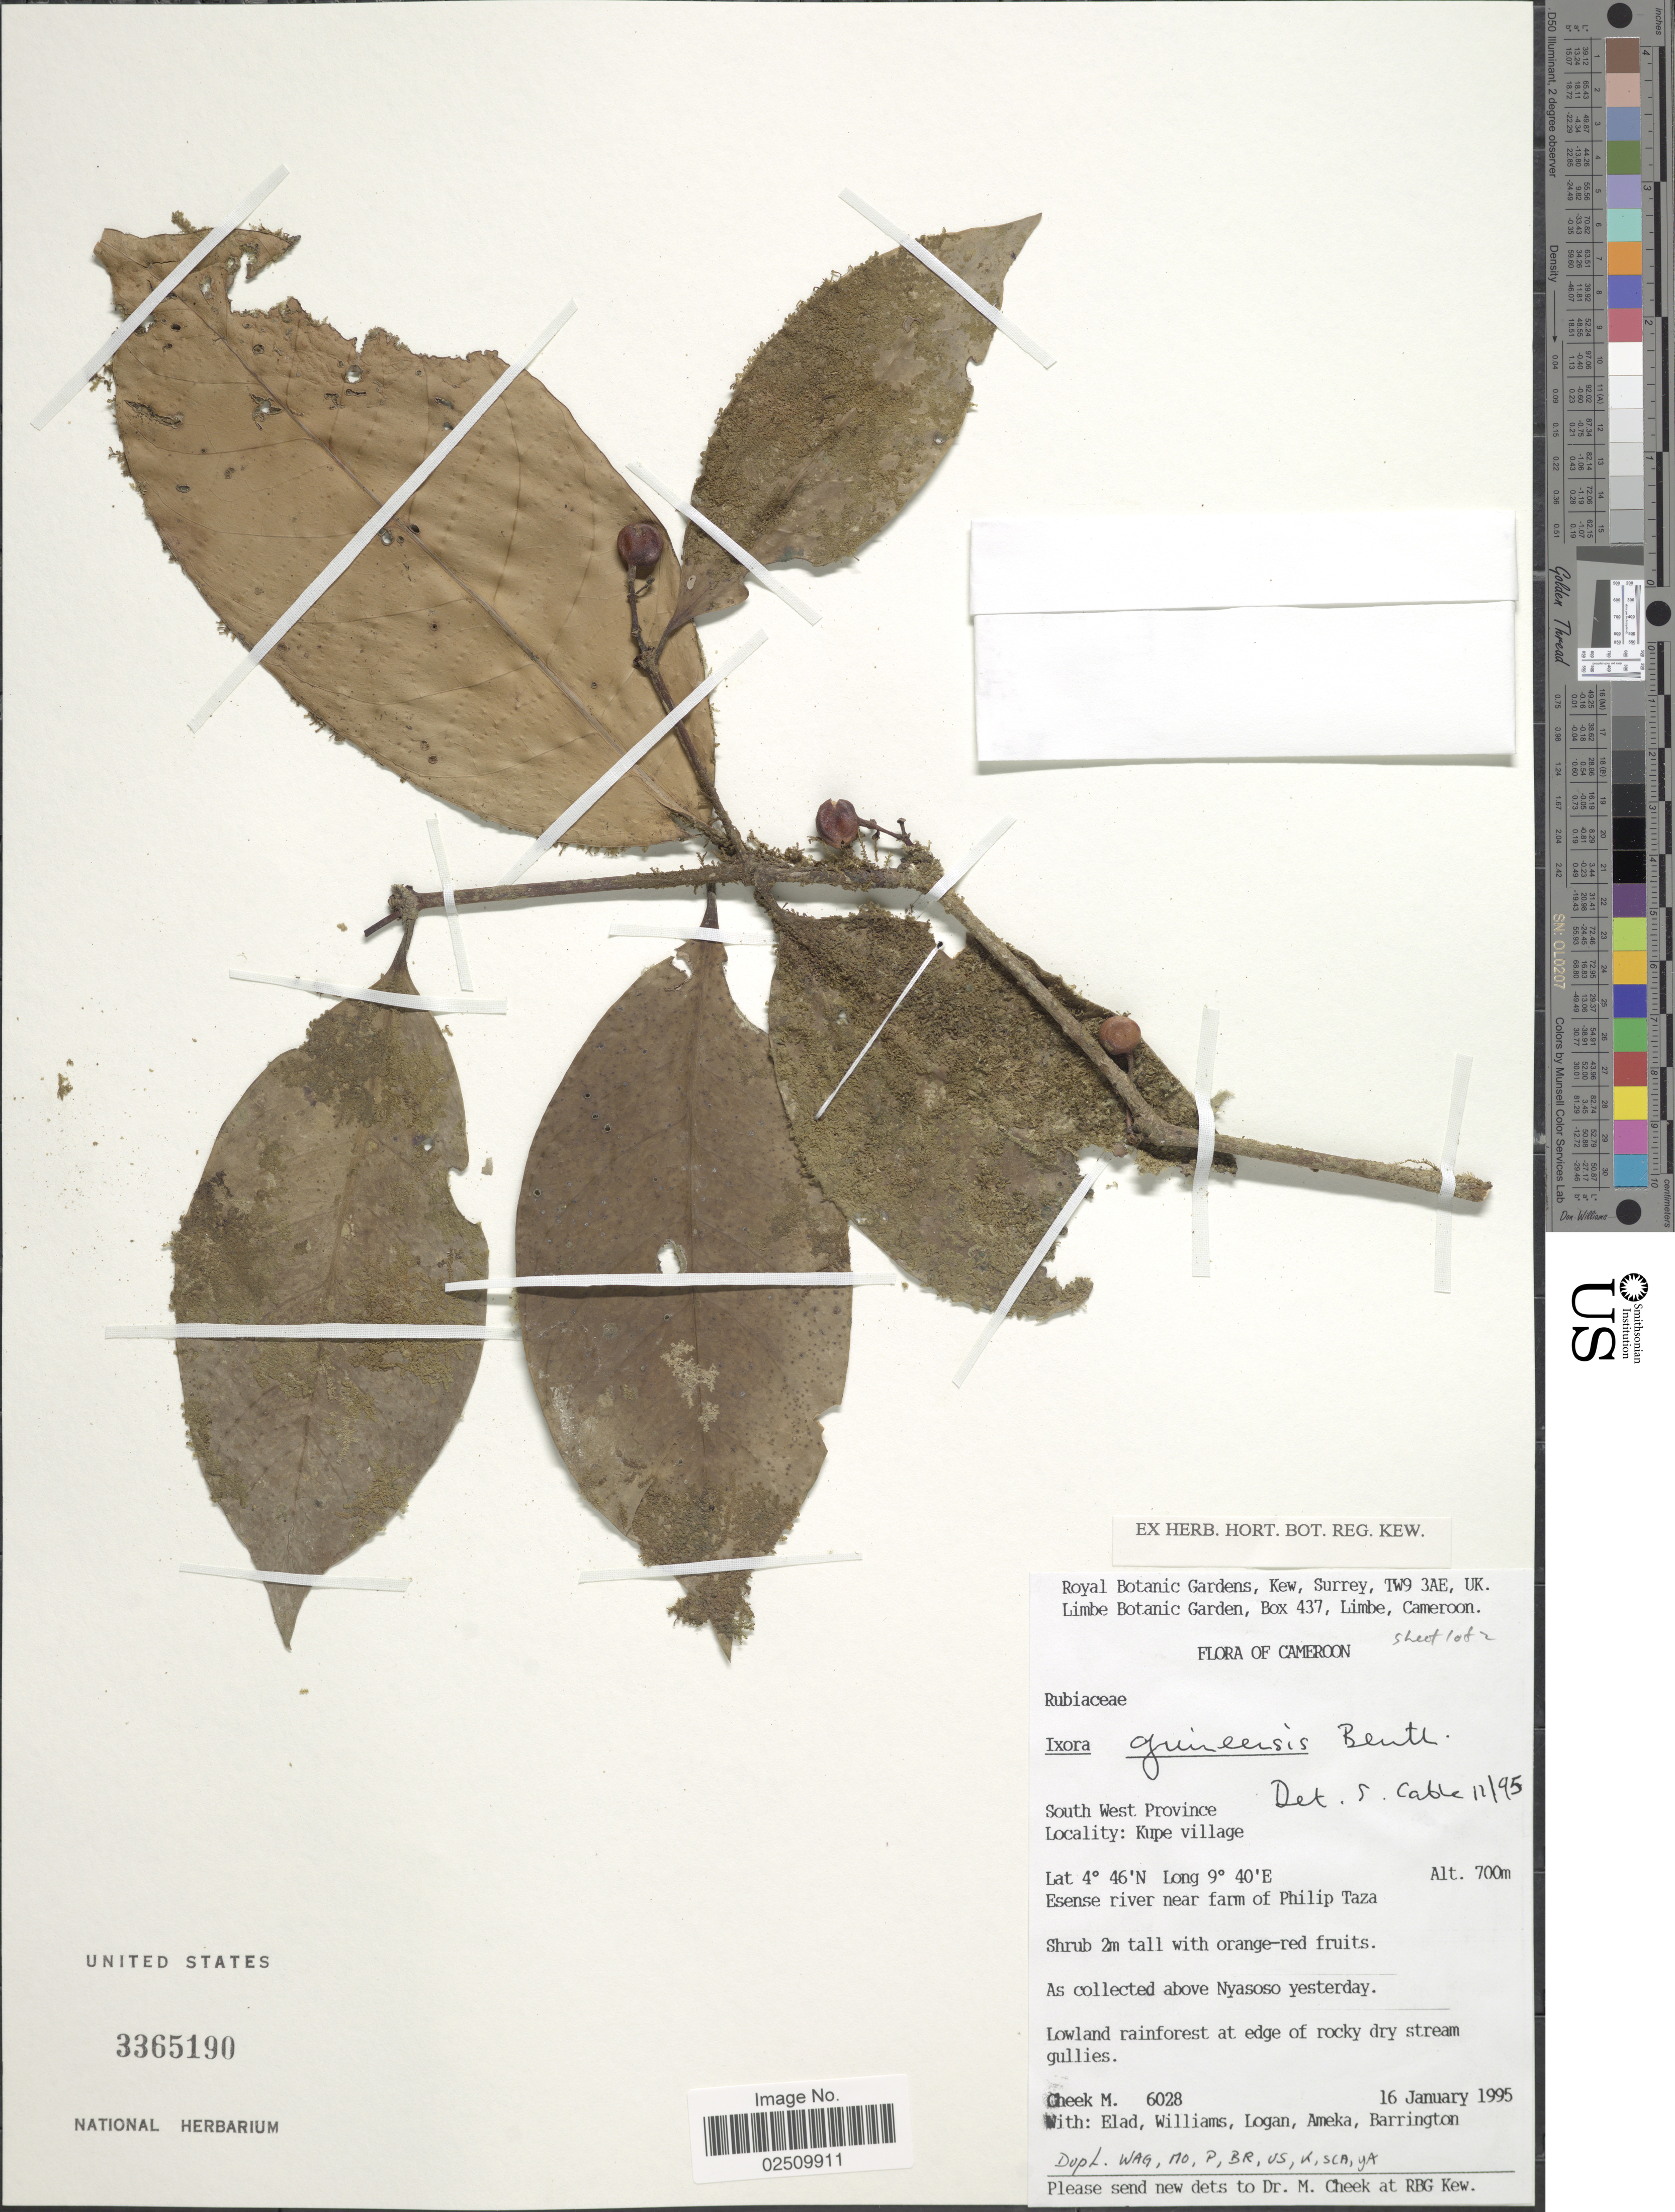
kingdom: Plantae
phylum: Tracheophyta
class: Magnoliopsida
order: Gentianales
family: Rubiaceae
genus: Ixora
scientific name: Ixora guineensis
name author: Benth.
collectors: M. Cheek, -. Elad, -- Williams, -. Logan & et al.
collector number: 6028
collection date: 1995-01-16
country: Cameroon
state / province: Sud-Ouest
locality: South West Province. Kupe village. Esense river near farm of Philip Taza.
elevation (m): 700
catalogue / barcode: US 3365190